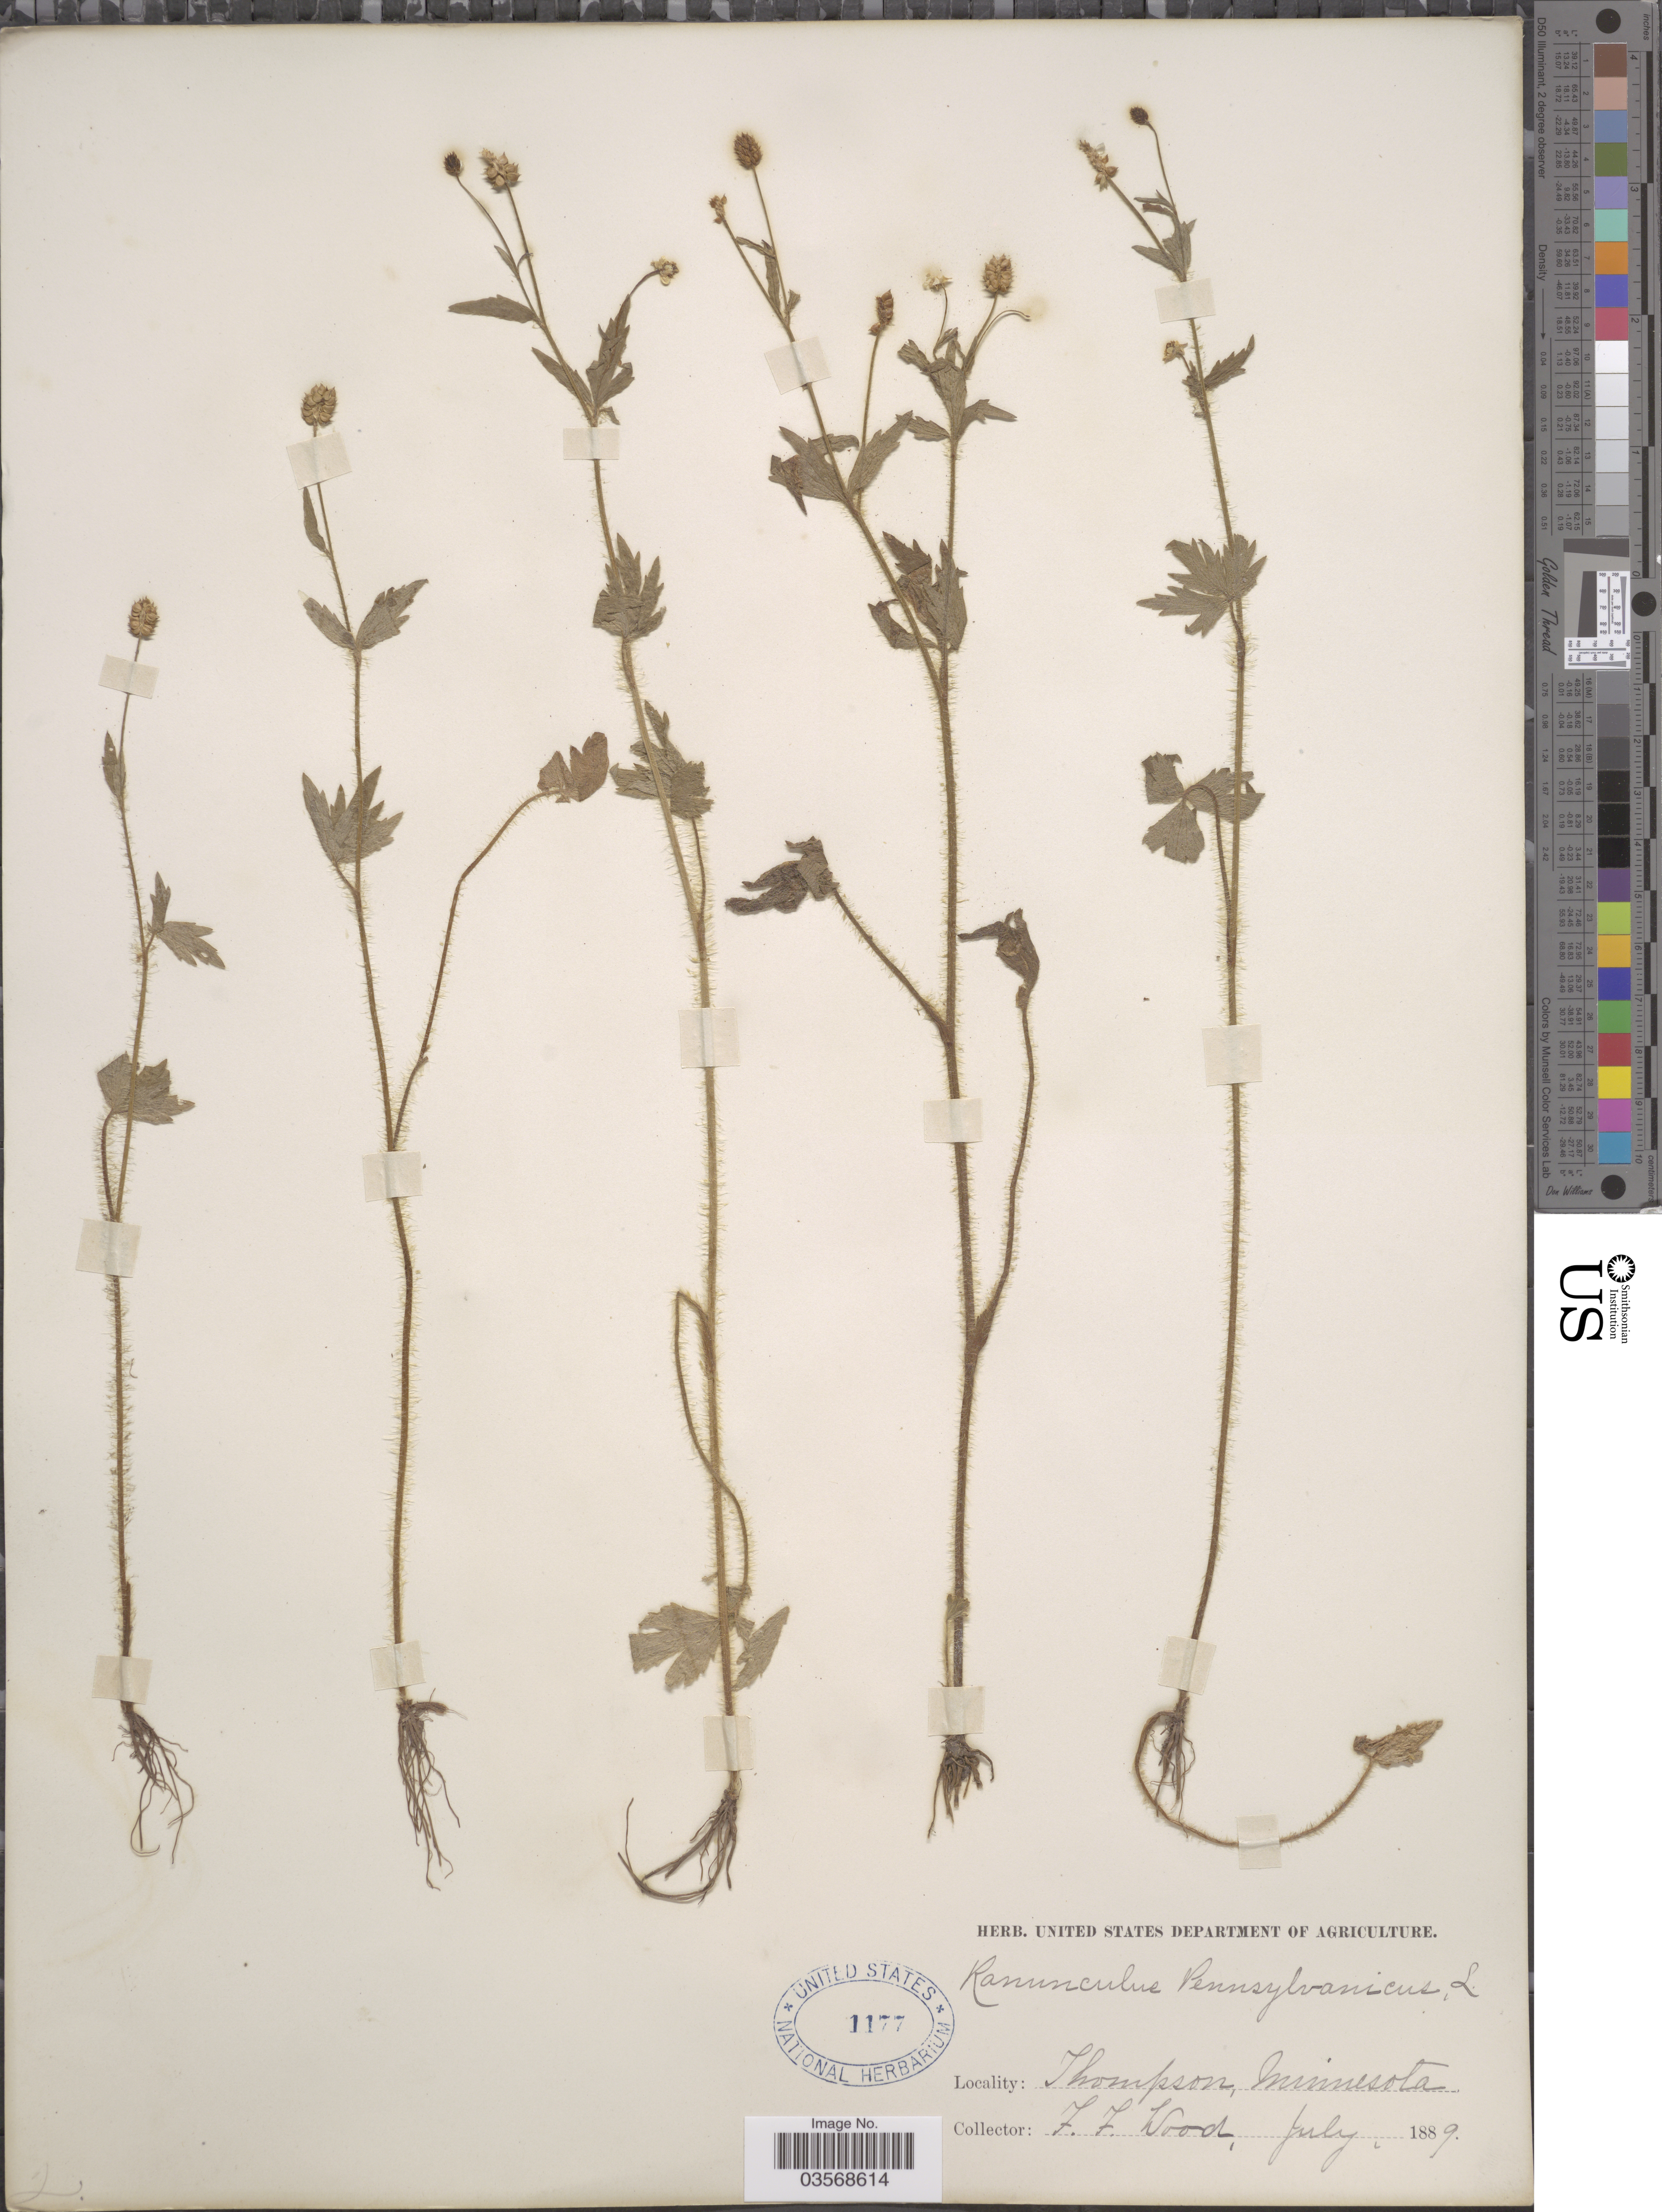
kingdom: Plantae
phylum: Tracheophyta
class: Magnoliopsida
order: Ranunculales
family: Ranunculaceae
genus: Ranunculus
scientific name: Ranunculus pensylvanicus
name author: L. f.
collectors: F. Wood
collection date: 1889-07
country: United States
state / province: Minnesota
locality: Thompson.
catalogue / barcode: US 1177